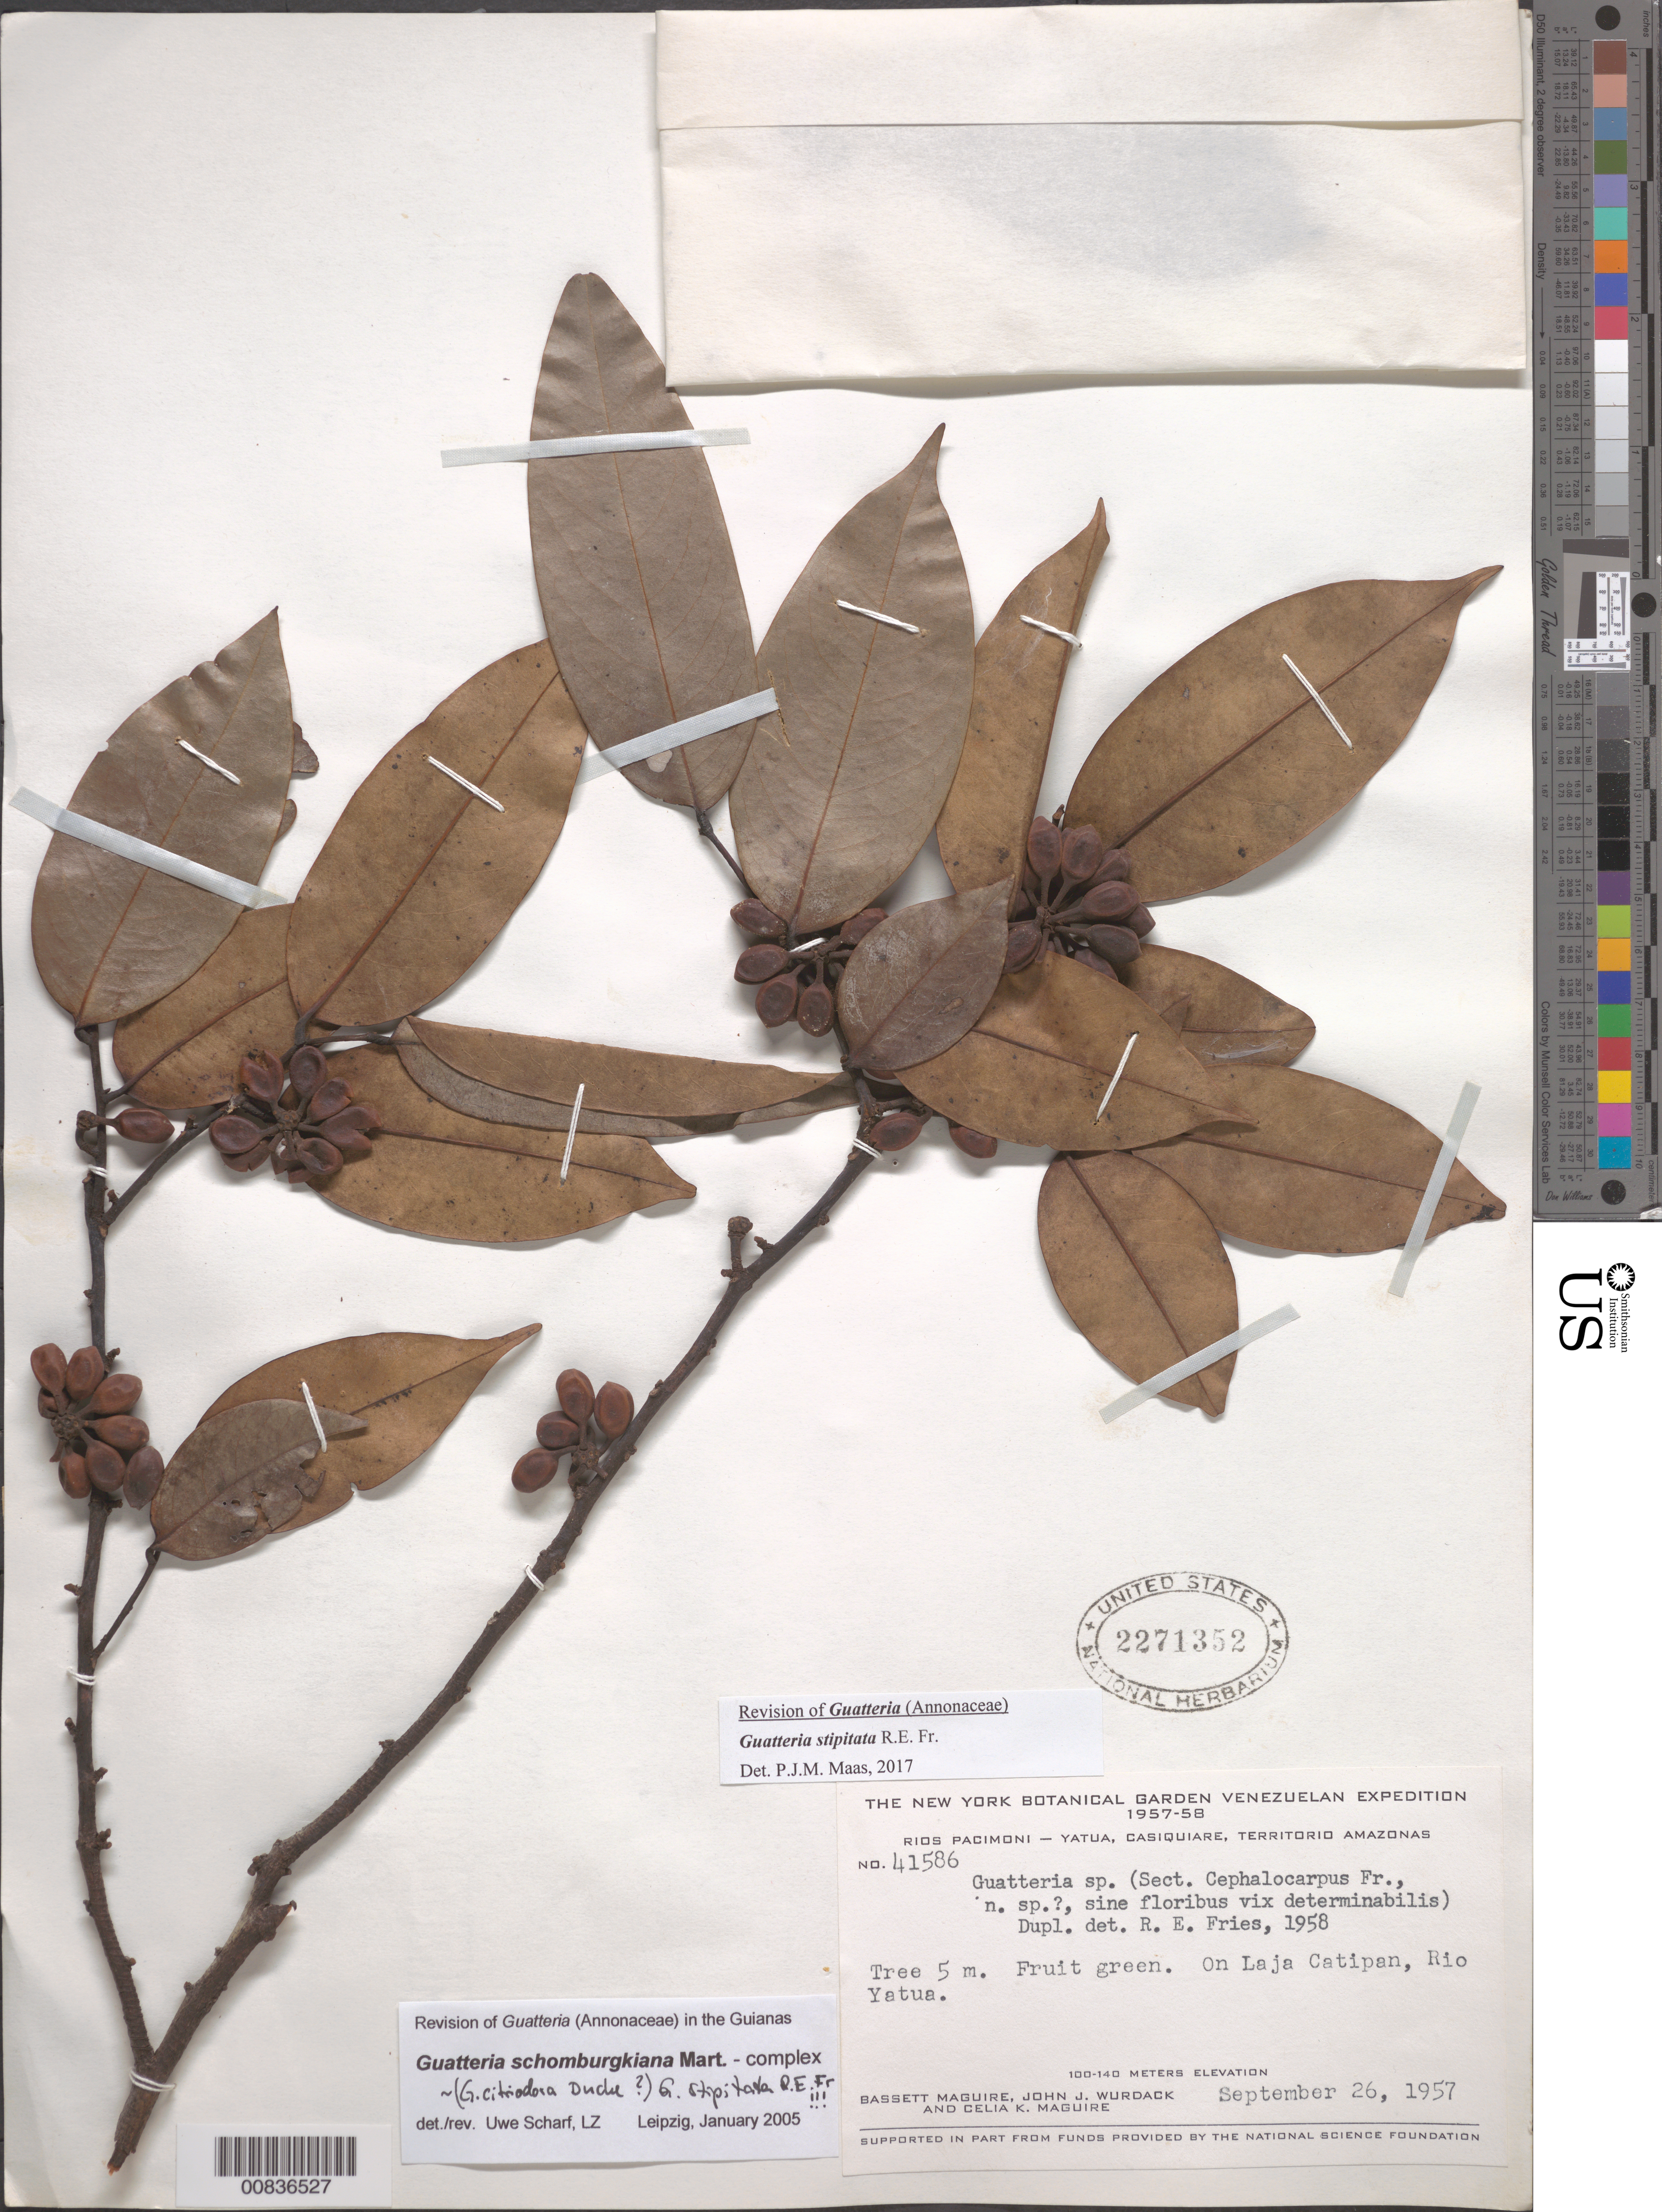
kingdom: Plantae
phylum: Tracheophyta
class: Magnoliopsida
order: Magnoliales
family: Annonaceae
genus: Guatteria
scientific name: Guatteria stipitata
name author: R.E. Fr.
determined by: Maas, Paul J.; Maas, H.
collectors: B. Maguire, J. J. Wurdack & C. K. Maguire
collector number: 41586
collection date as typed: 26-Sep-57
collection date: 1957-09-26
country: Venezuela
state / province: Amazonas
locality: Ríos Pacimoni - Yatua, Casiquiare, Río Yatua near Laja Catipan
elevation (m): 100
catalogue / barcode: US 2271352